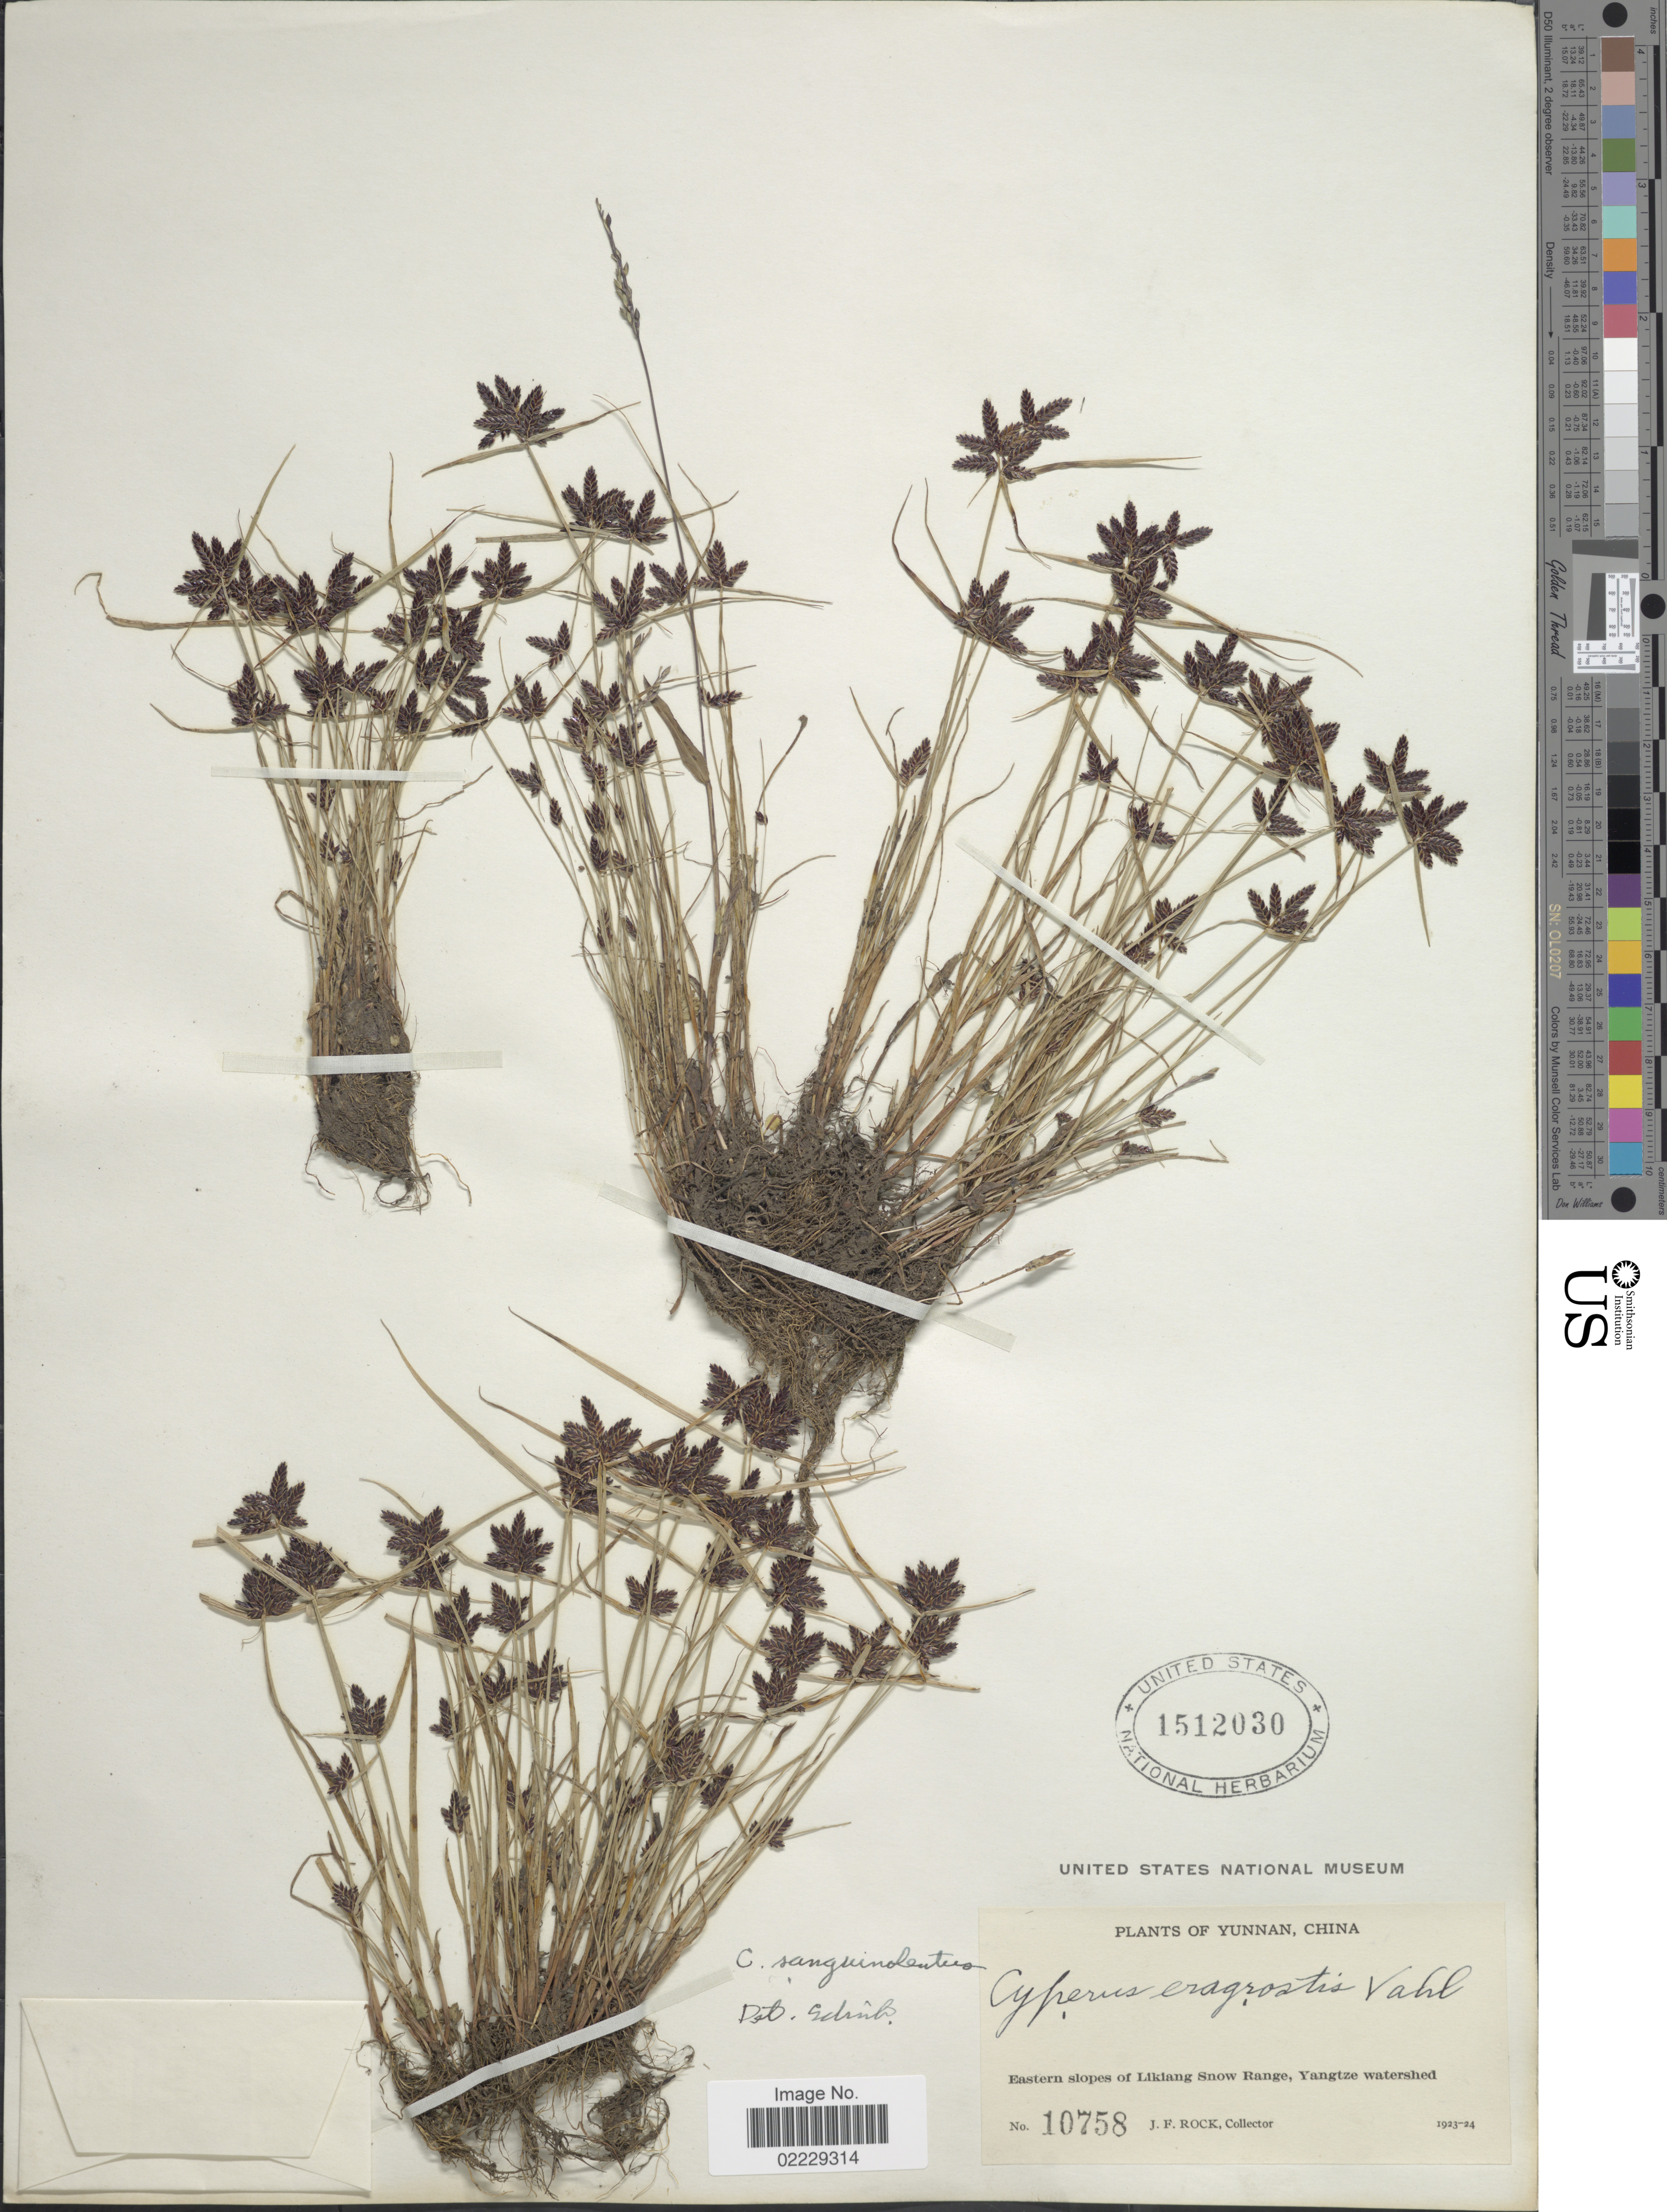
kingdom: Plantae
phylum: Tracheophyta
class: Liliopsida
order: Poales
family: Cyperaceae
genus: Cyperus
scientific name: Cyperus sanguinolentus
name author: Vahl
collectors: J. Rock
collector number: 10758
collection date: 1923/1924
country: China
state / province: Yunnan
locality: Eastern slopes of Likiang Snow Range, Yangtze watershed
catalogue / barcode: US 1512030